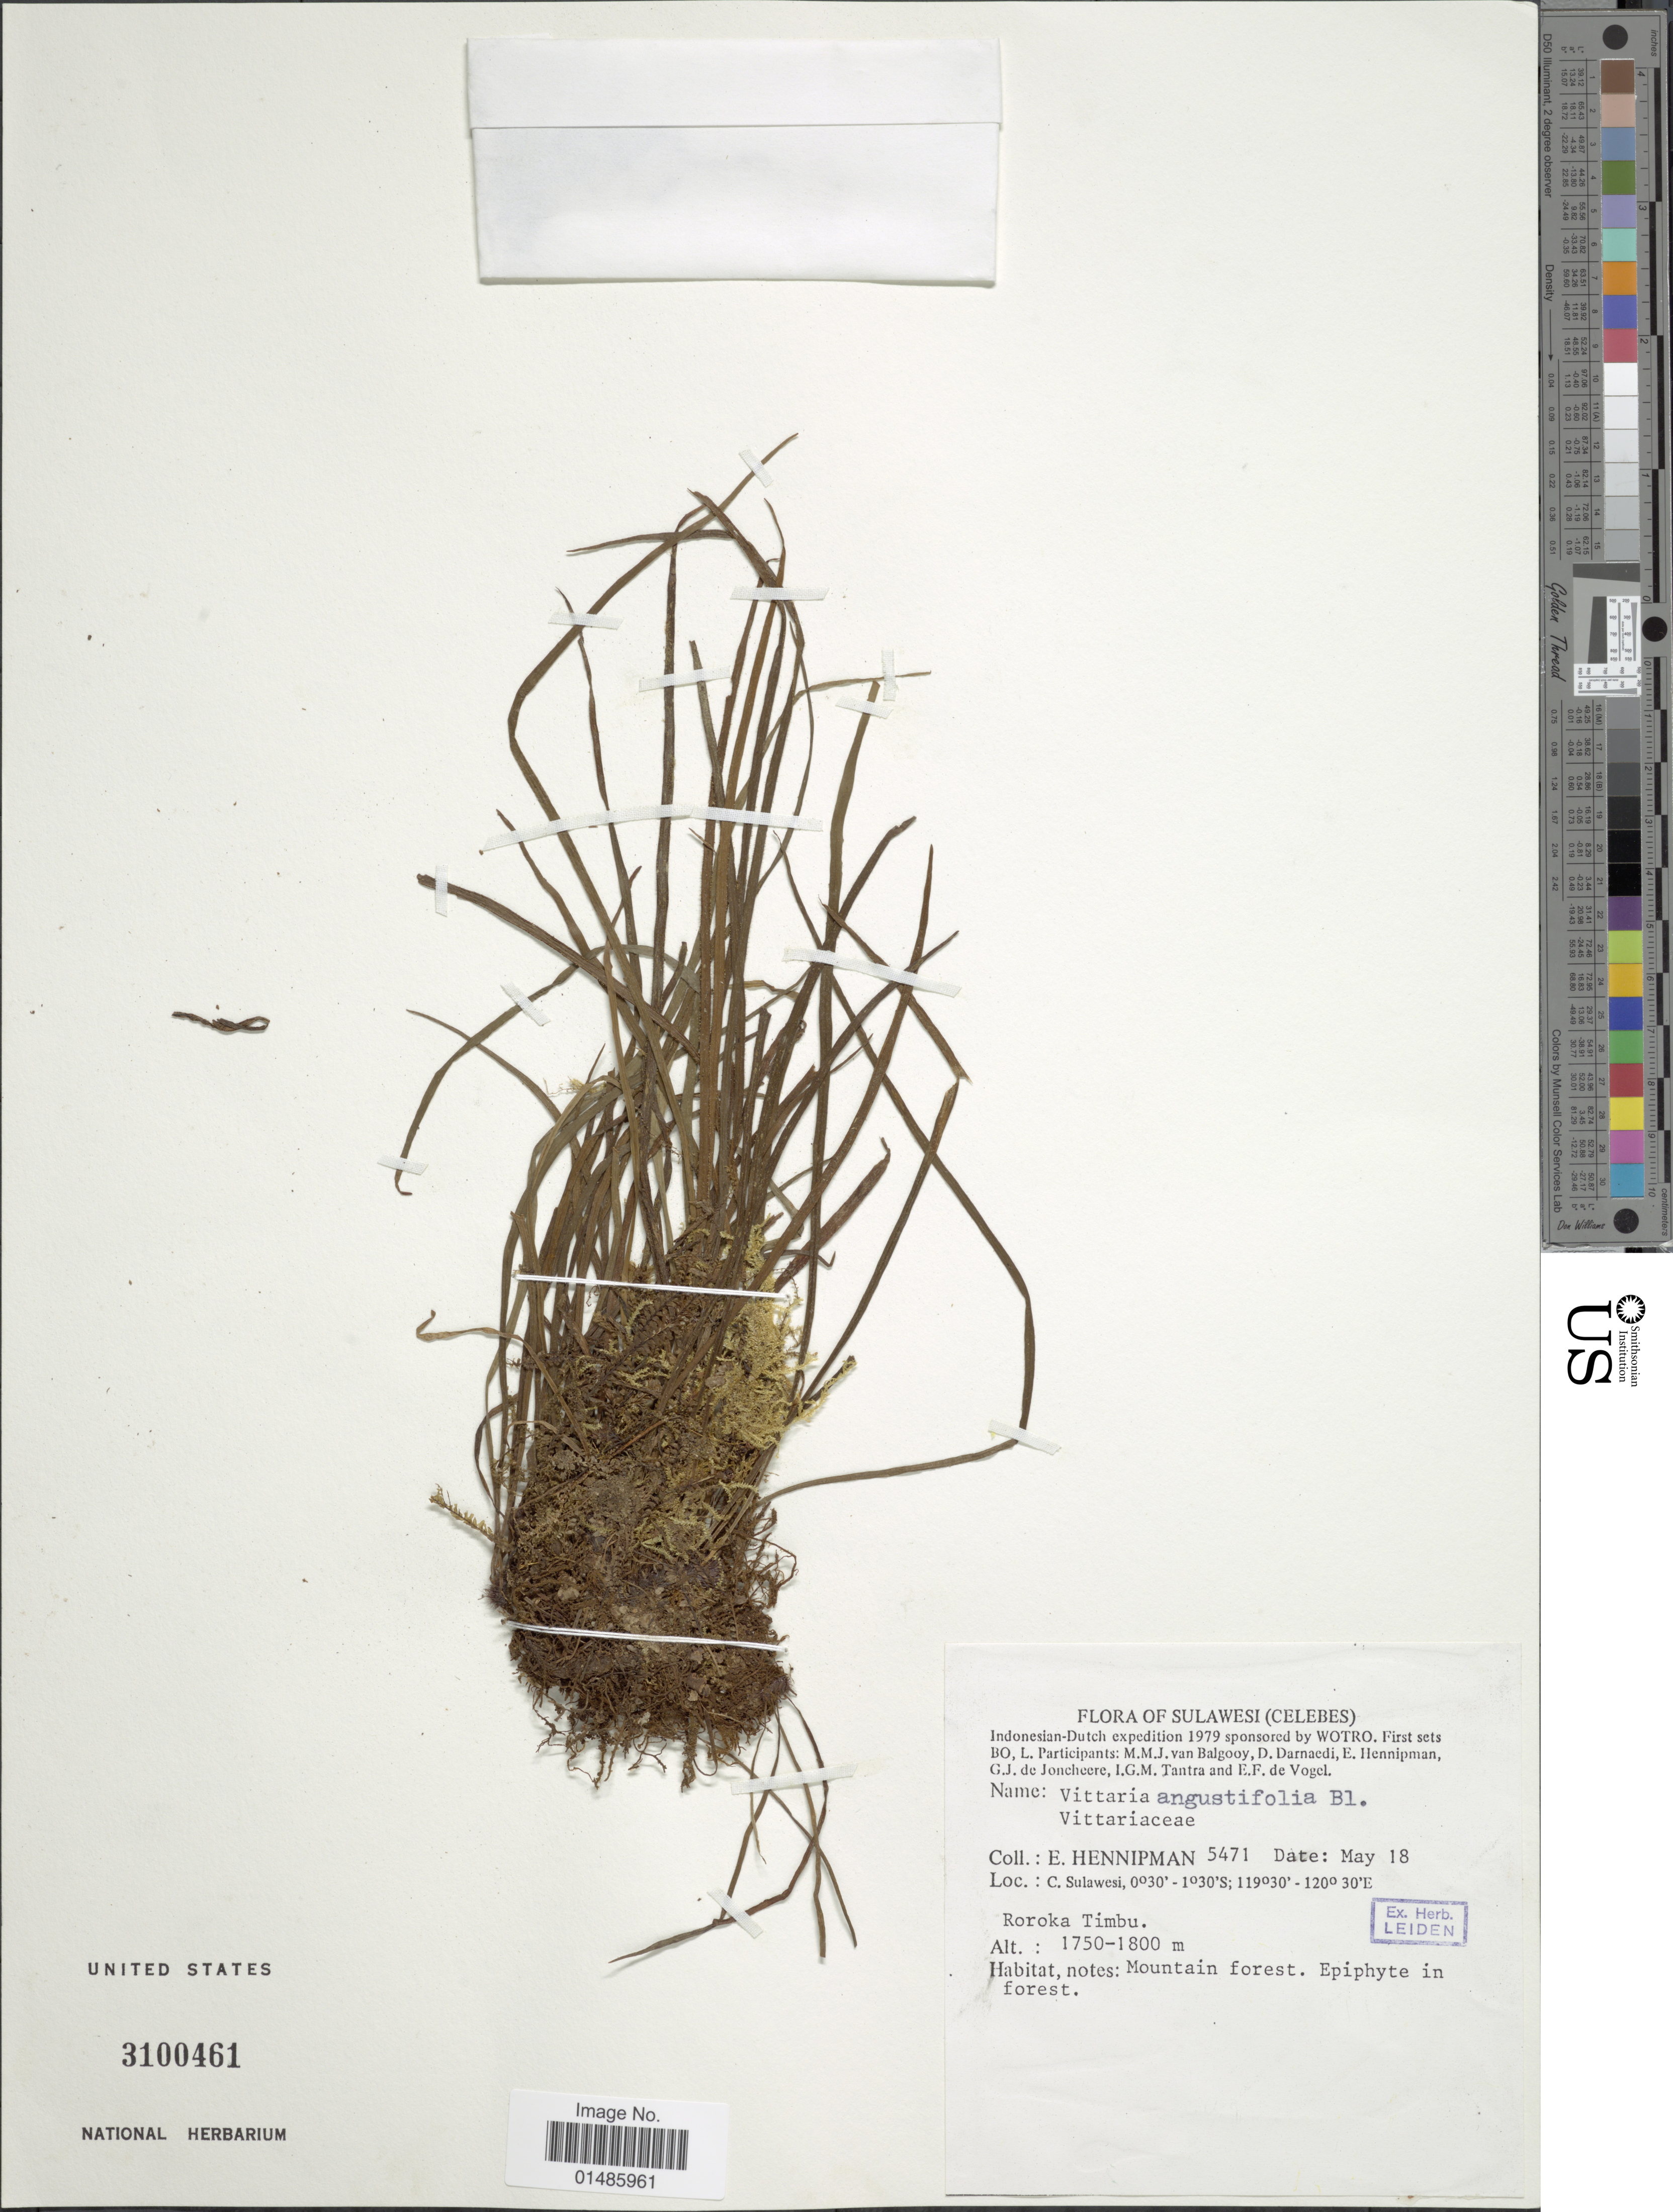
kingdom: Plantae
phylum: Tracheophyta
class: Polypodiopsida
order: Polypodiales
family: Pteridaceae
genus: Haplopteris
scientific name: Haplopteris angustifolia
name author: (Blume) E.H. Crane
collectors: E. Hennipman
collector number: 5471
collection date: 1979-05-18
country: Indonesia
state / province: Sulawesi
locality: C. Sulawesi. Roroka Timbu.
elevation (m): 1750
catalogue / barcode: US 3100461